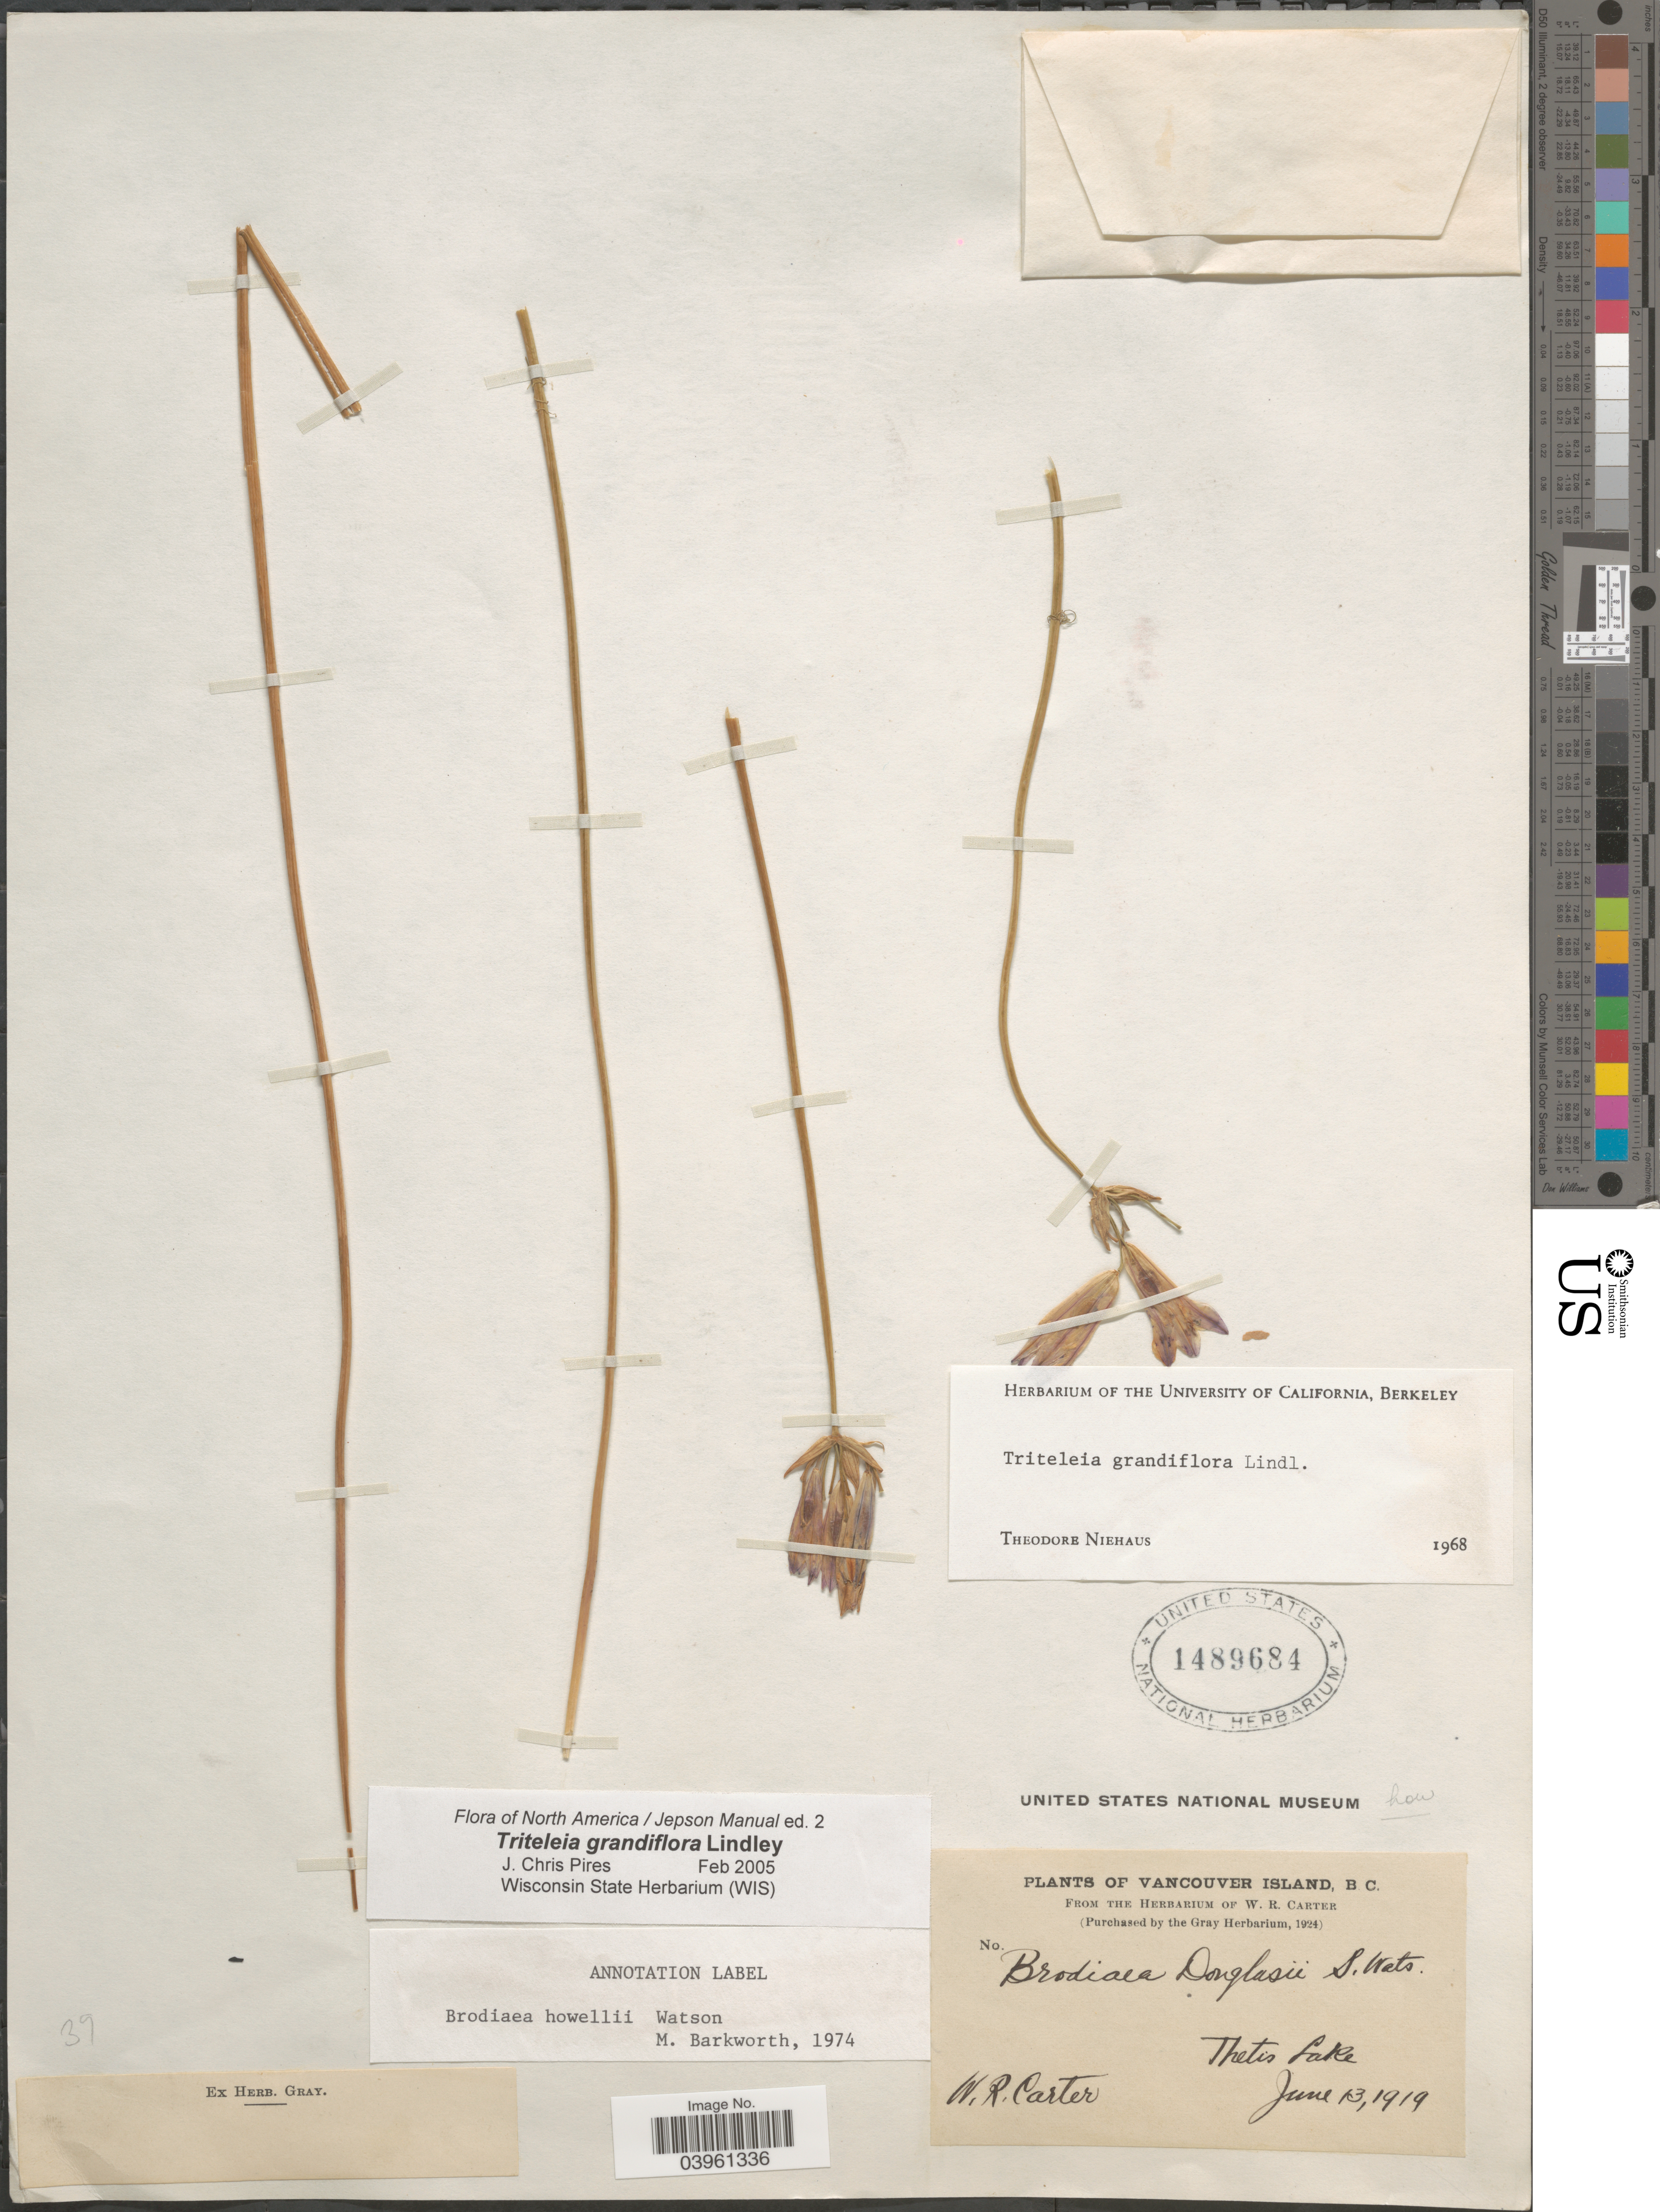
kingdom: Plantae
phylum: Tracheophyta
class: Liliopsida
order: Asparagales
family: Asparagaceae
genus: Triteleia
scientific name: Triteleia grandiflora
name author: Lindl.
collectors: W. R. Carter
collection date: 1919-06-13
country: Canada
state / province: British Columbia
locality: Vancouver Island. Thetis Lake.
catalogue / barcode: US 1489684